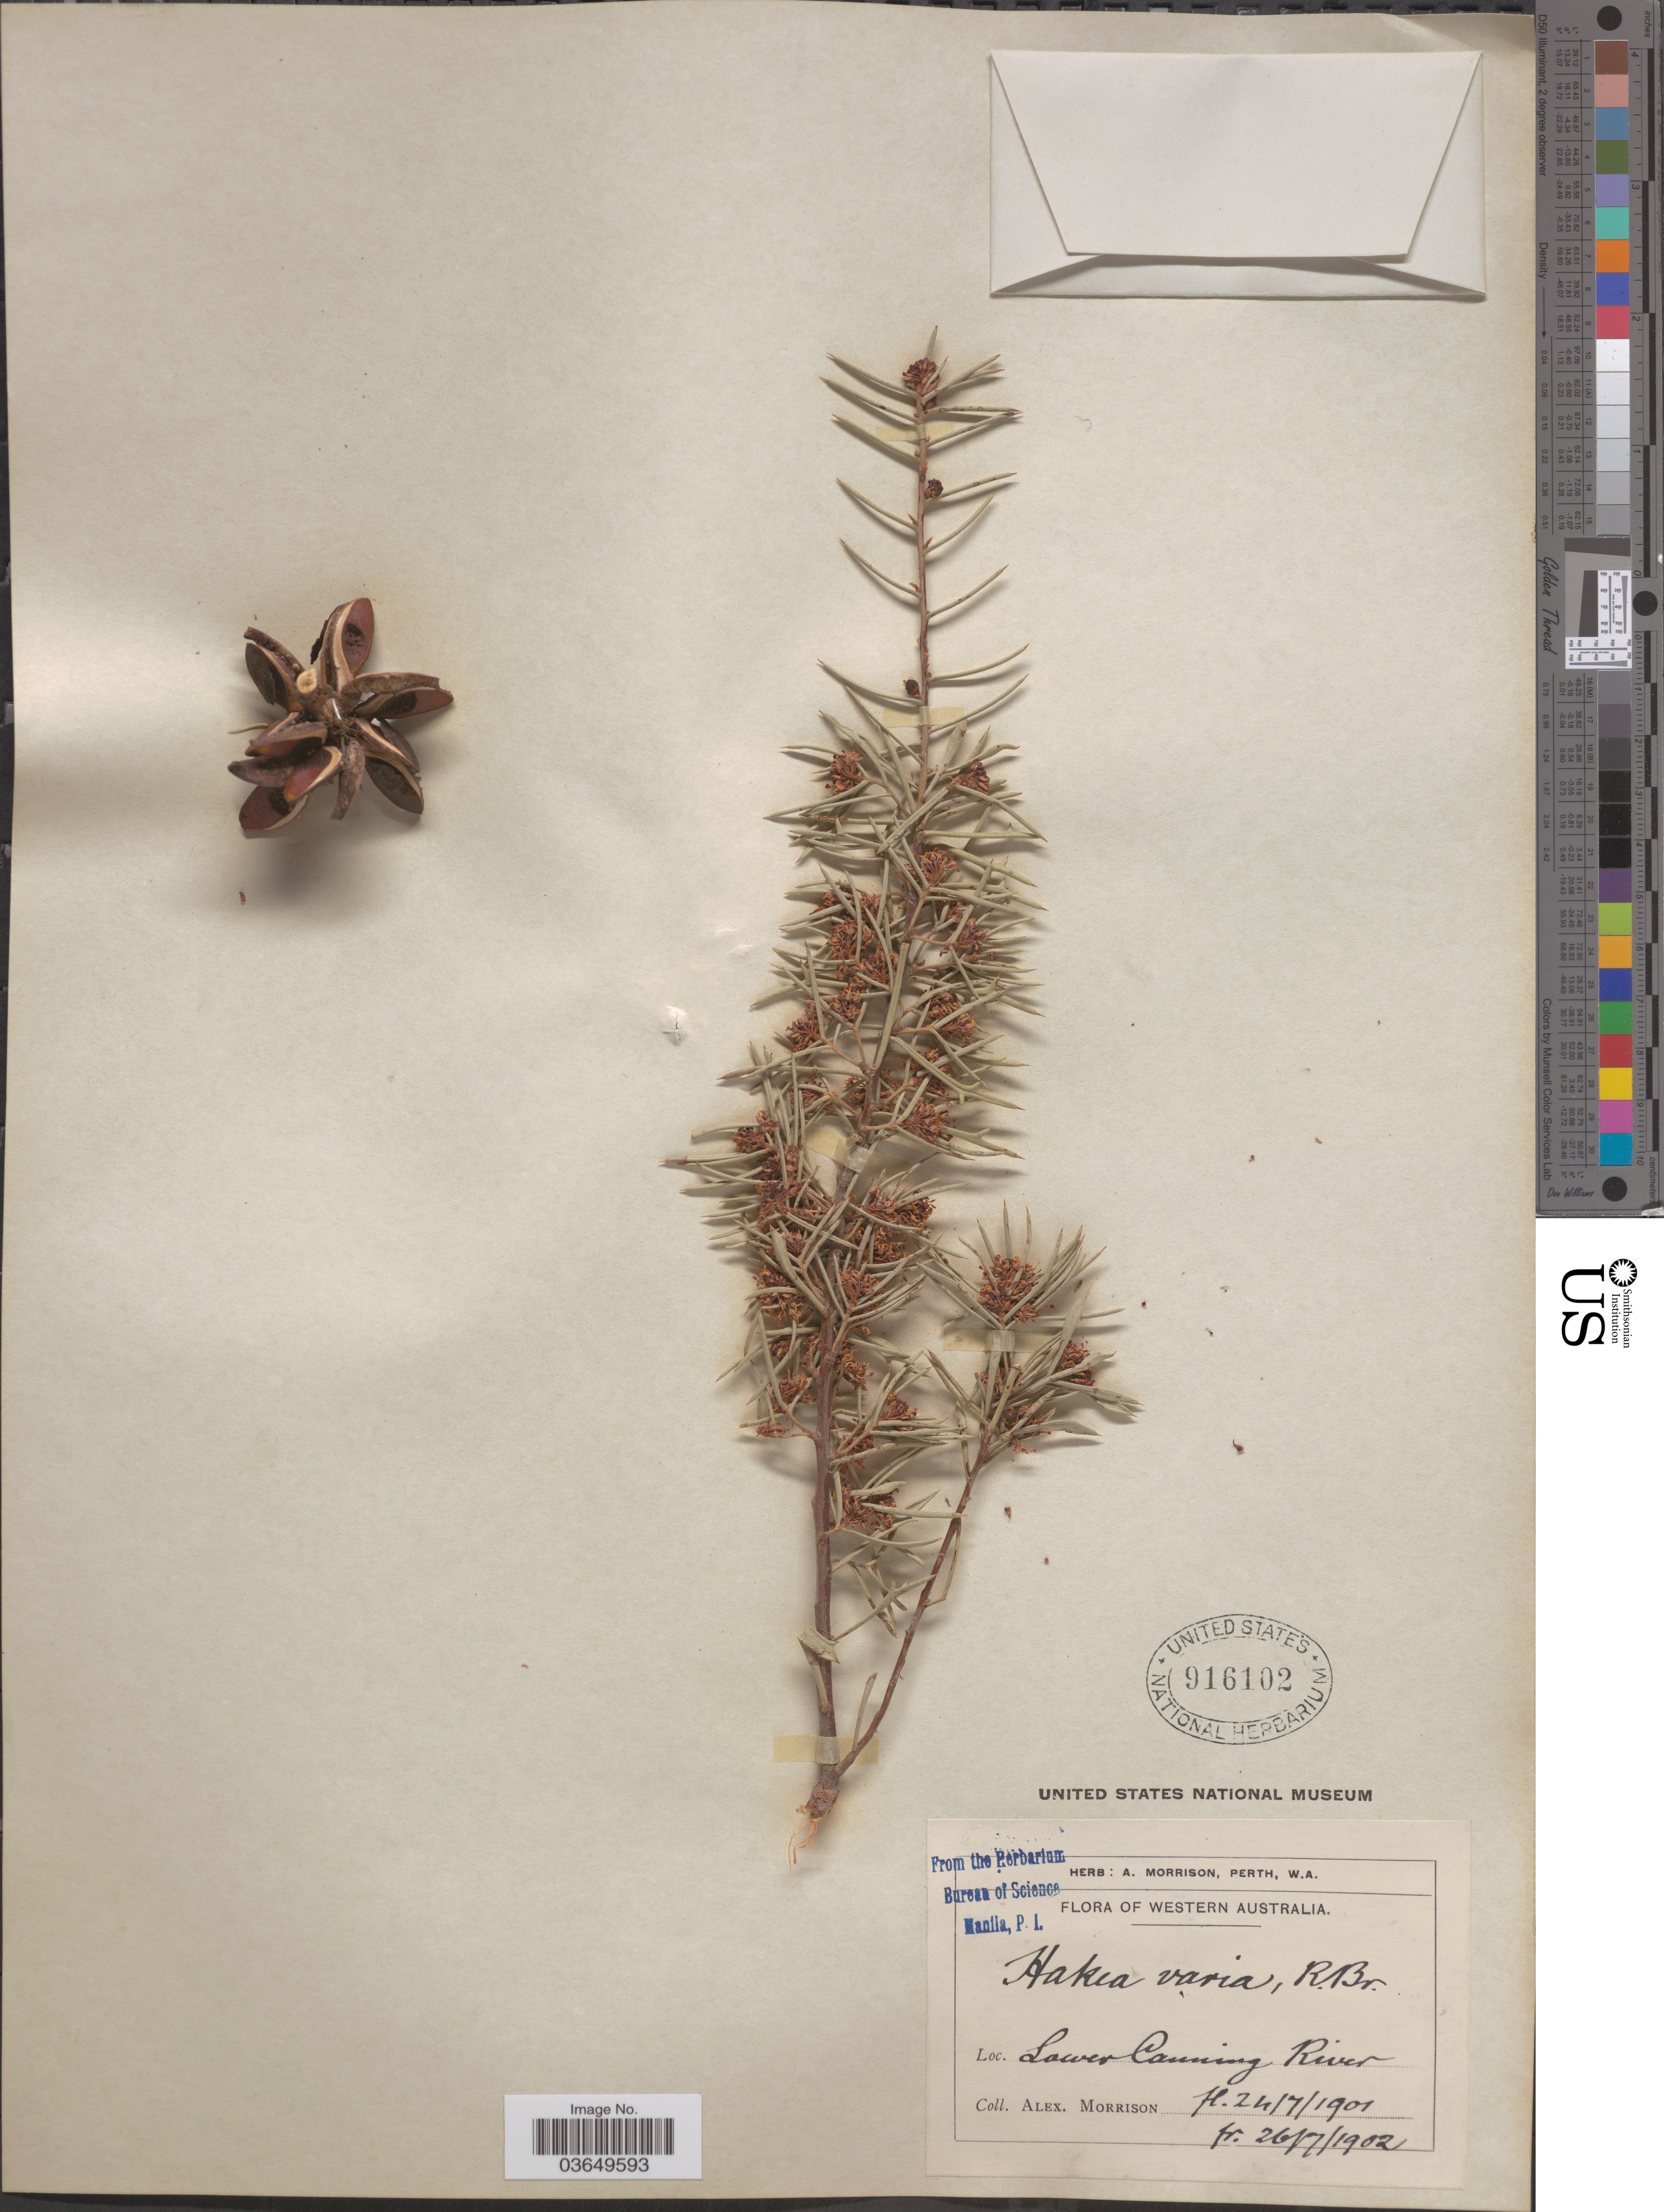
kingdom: Plantae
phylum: Tracheophyta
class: Magnoliopsida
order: Proteales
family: Proteaceae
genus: Hakea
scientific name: Hakea varia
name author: R. Br.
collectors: A. Morrison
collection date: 1901-07-24/1902-07-26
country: Australia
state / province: Western Australia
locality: Lower Canning River.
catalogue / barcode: US 916102